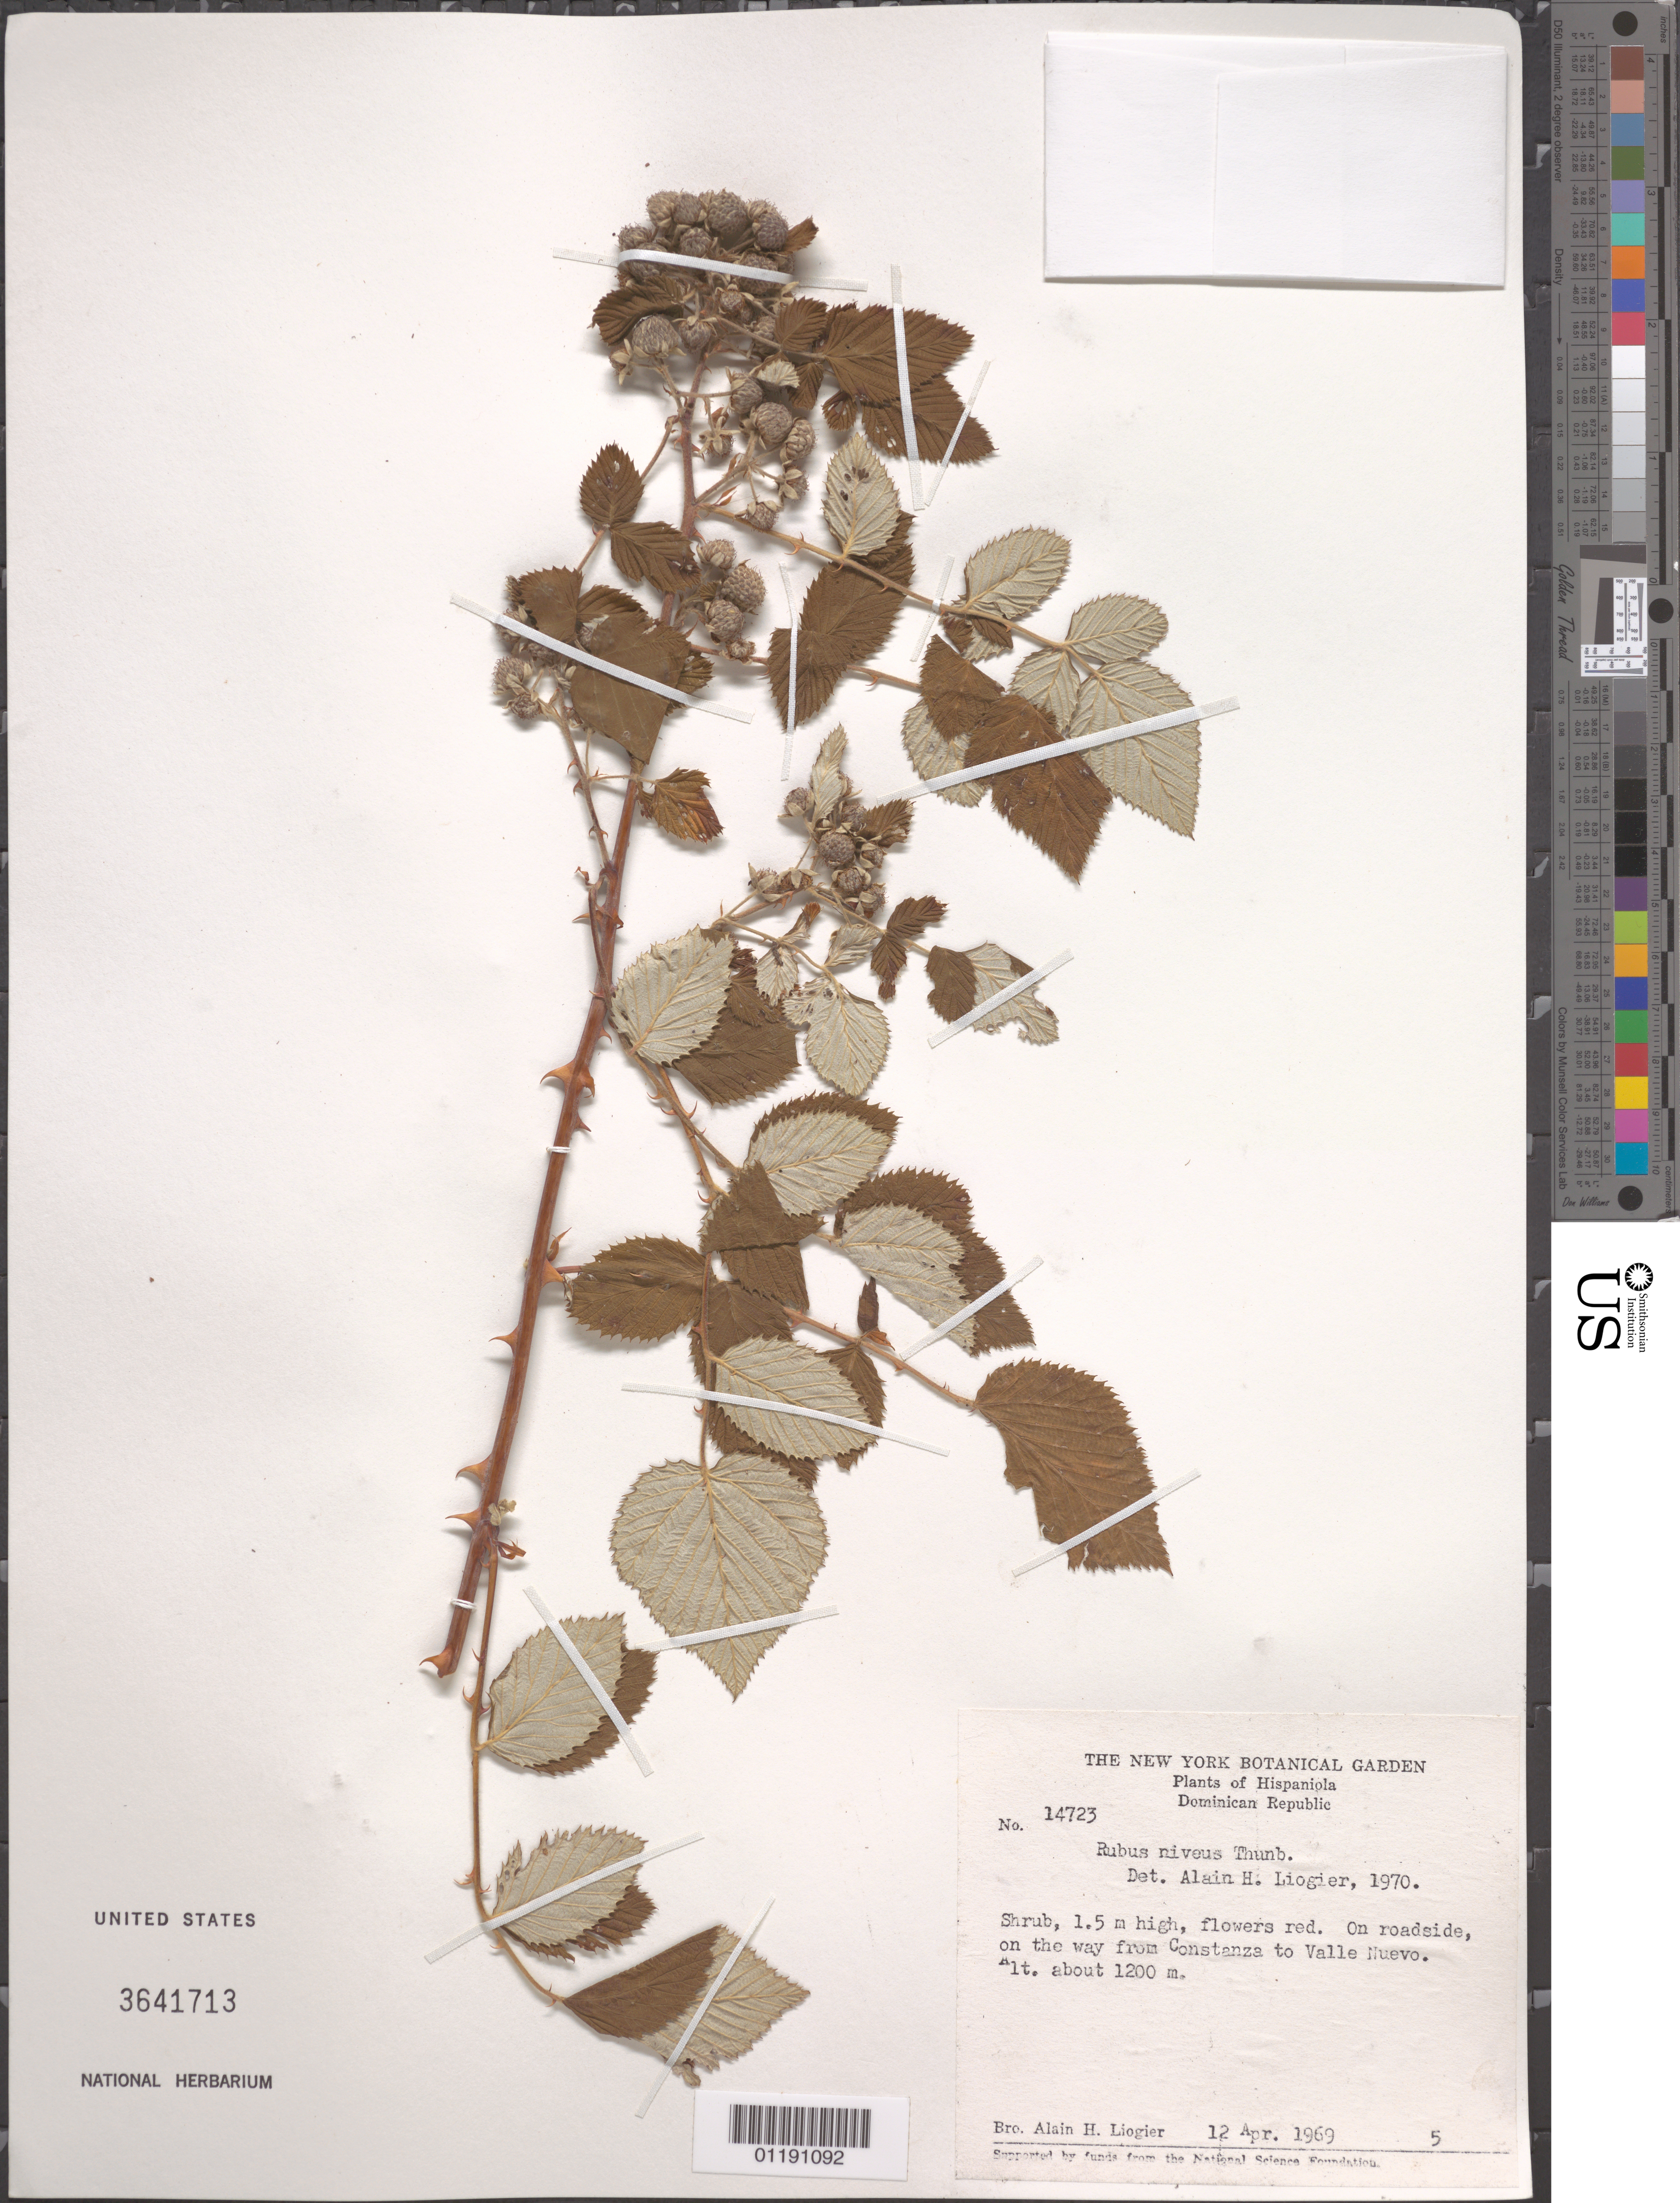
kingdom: Plantae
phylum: Tracheophyta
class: Magnoliopsida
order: Rosales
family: Rosaceae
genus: Rubus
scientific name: Rubus niveus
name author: Thunb.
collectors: A. H. Liogier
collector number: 14723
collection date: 1969-04-12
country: Dominican Republic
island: Hispaniola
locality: On roadside, on the way from Constanza to Valle Nuevo.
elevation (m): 1200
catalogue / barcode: US 3641713